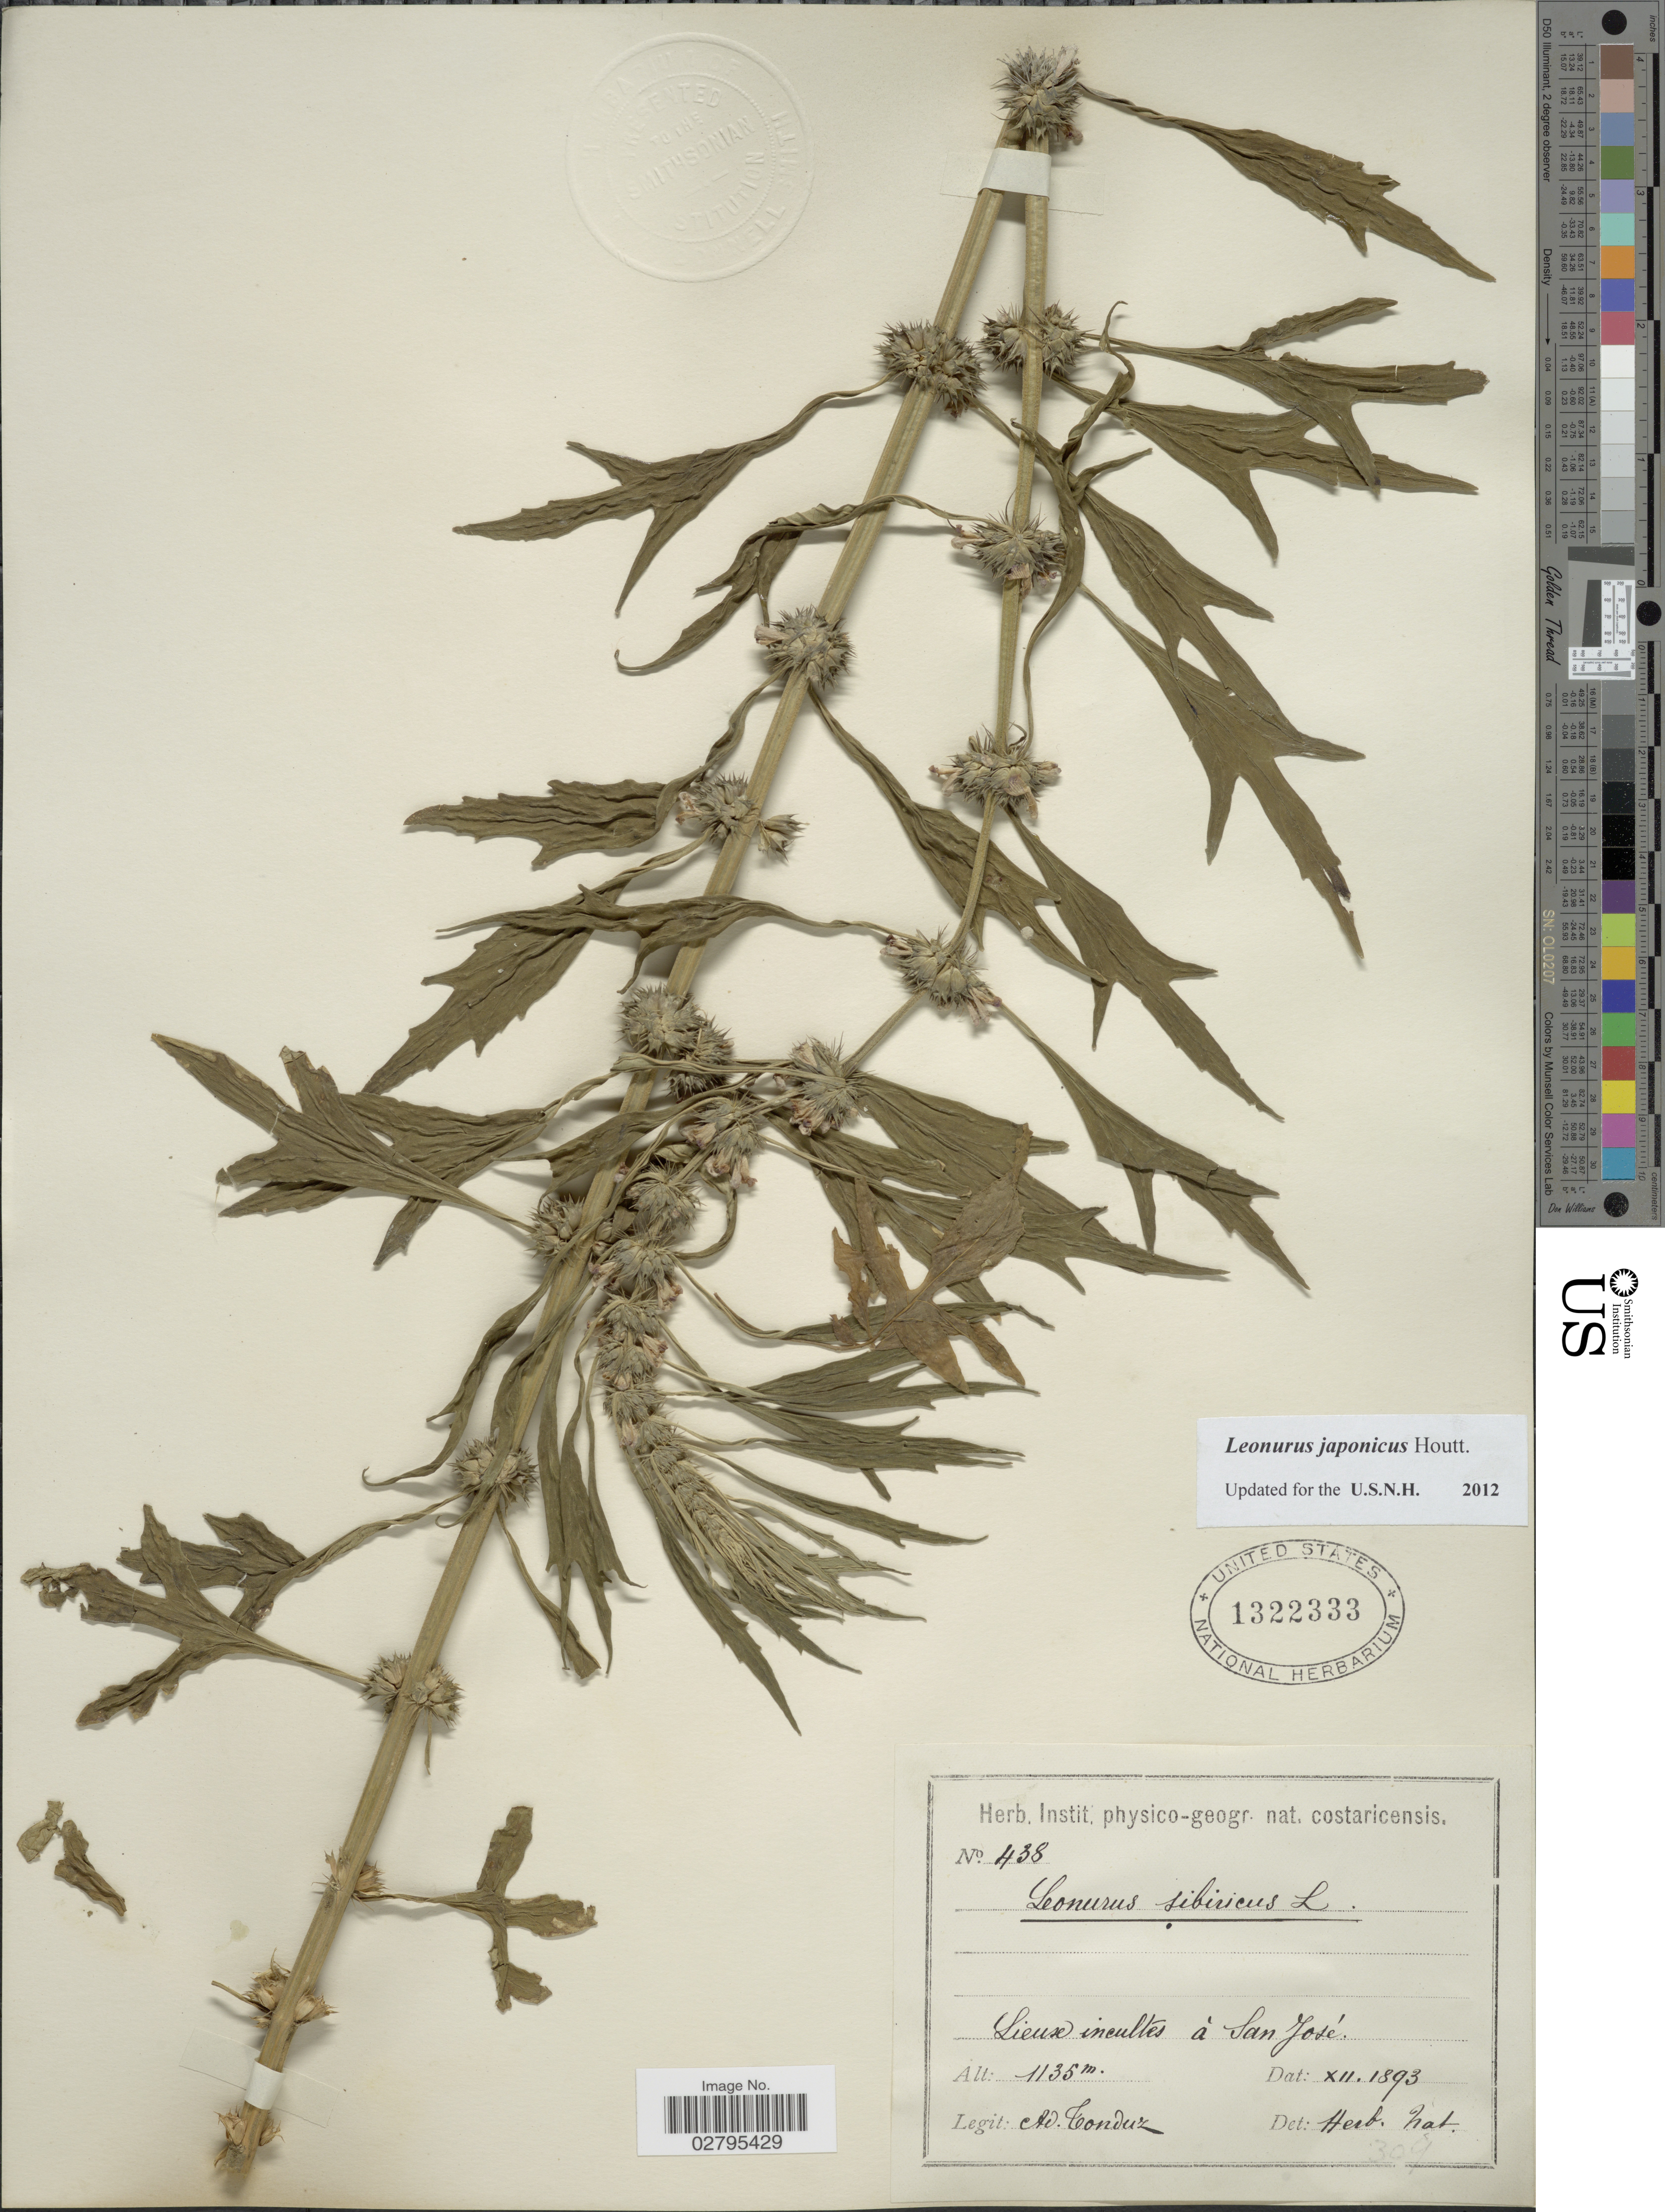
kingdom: Plantae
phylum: Tracheophyta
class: Magnoliopsida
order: Lamiales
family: Lamiaceae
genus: Leonurus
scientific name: Leonurus japonicus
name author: Houtt.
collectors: A. Tonduz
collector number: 438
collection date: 1893-12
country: Costa Rica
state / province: San José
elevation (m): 1135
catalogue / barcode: US 1322333